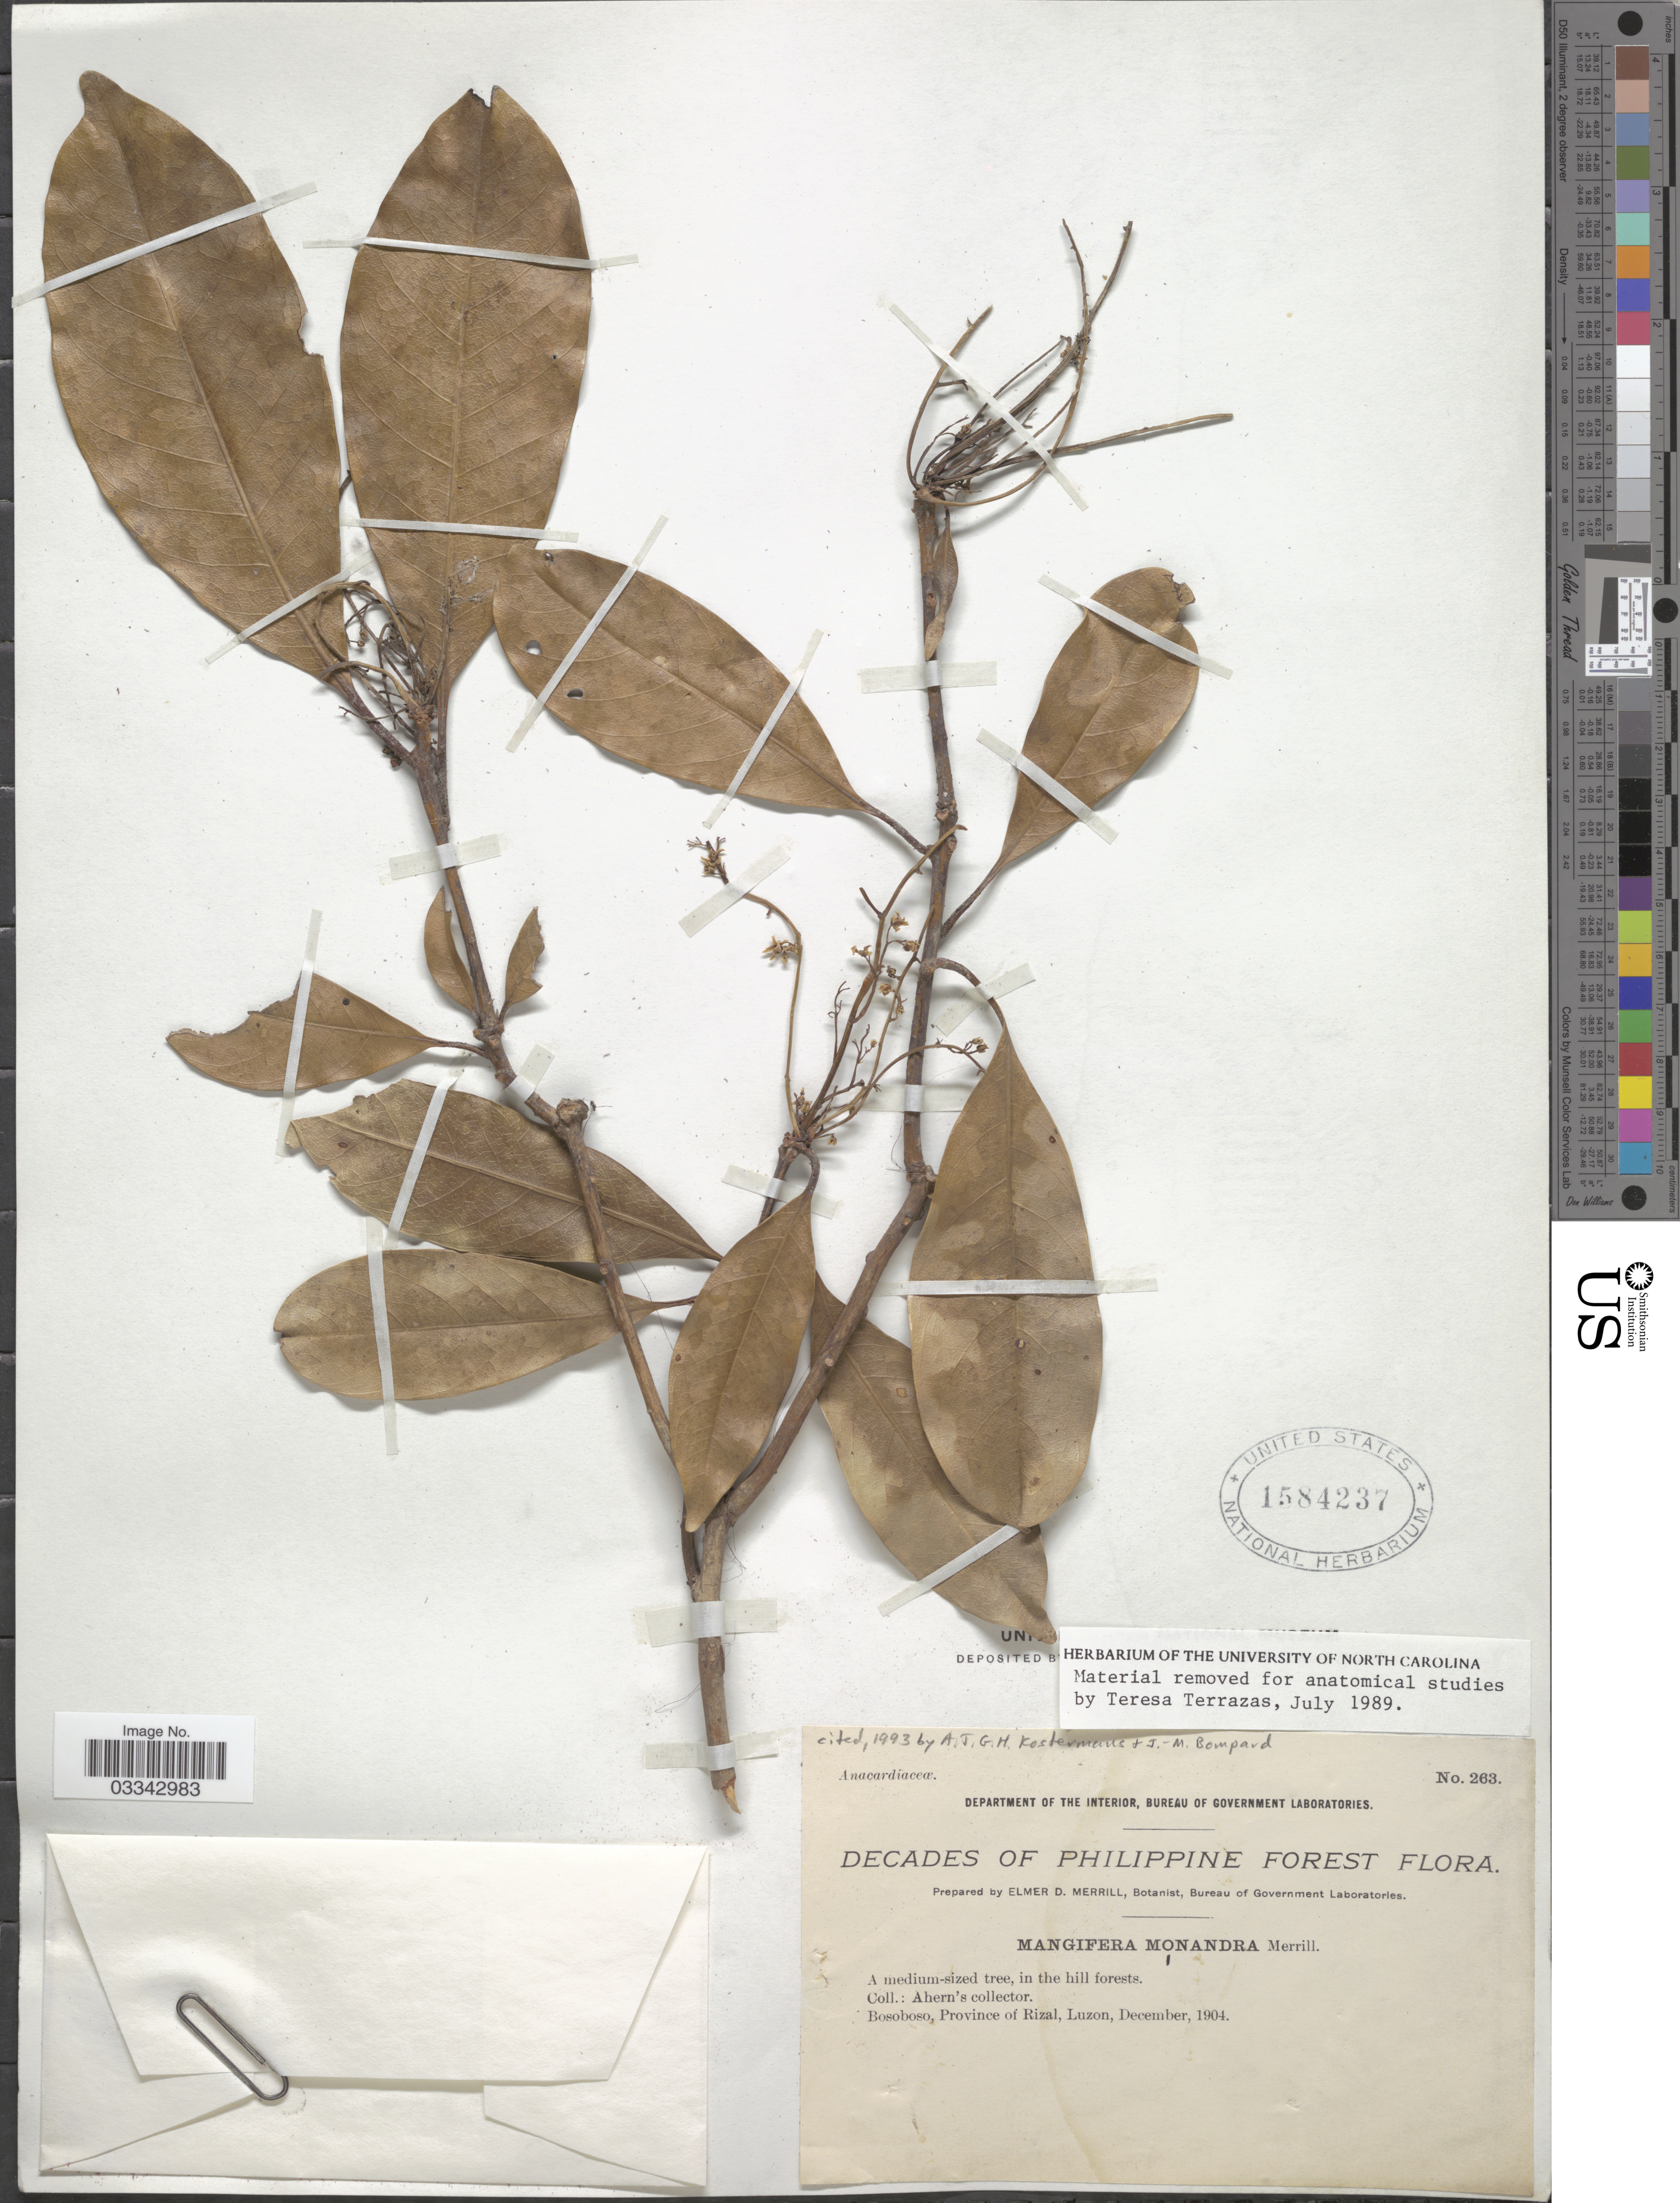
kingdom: Plantae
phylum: Tracheophyta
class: Magnoliopsida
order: Sapindales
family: Anacardiaceae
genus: Mangifera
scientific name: Mangifera monandra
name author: Merr.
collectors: Ahern's collector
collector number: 263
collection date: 1904-12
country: Philippines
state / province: Calabarzon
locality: Bosoboso, Province of Rizal, Luzon.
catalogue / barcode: US 1584237